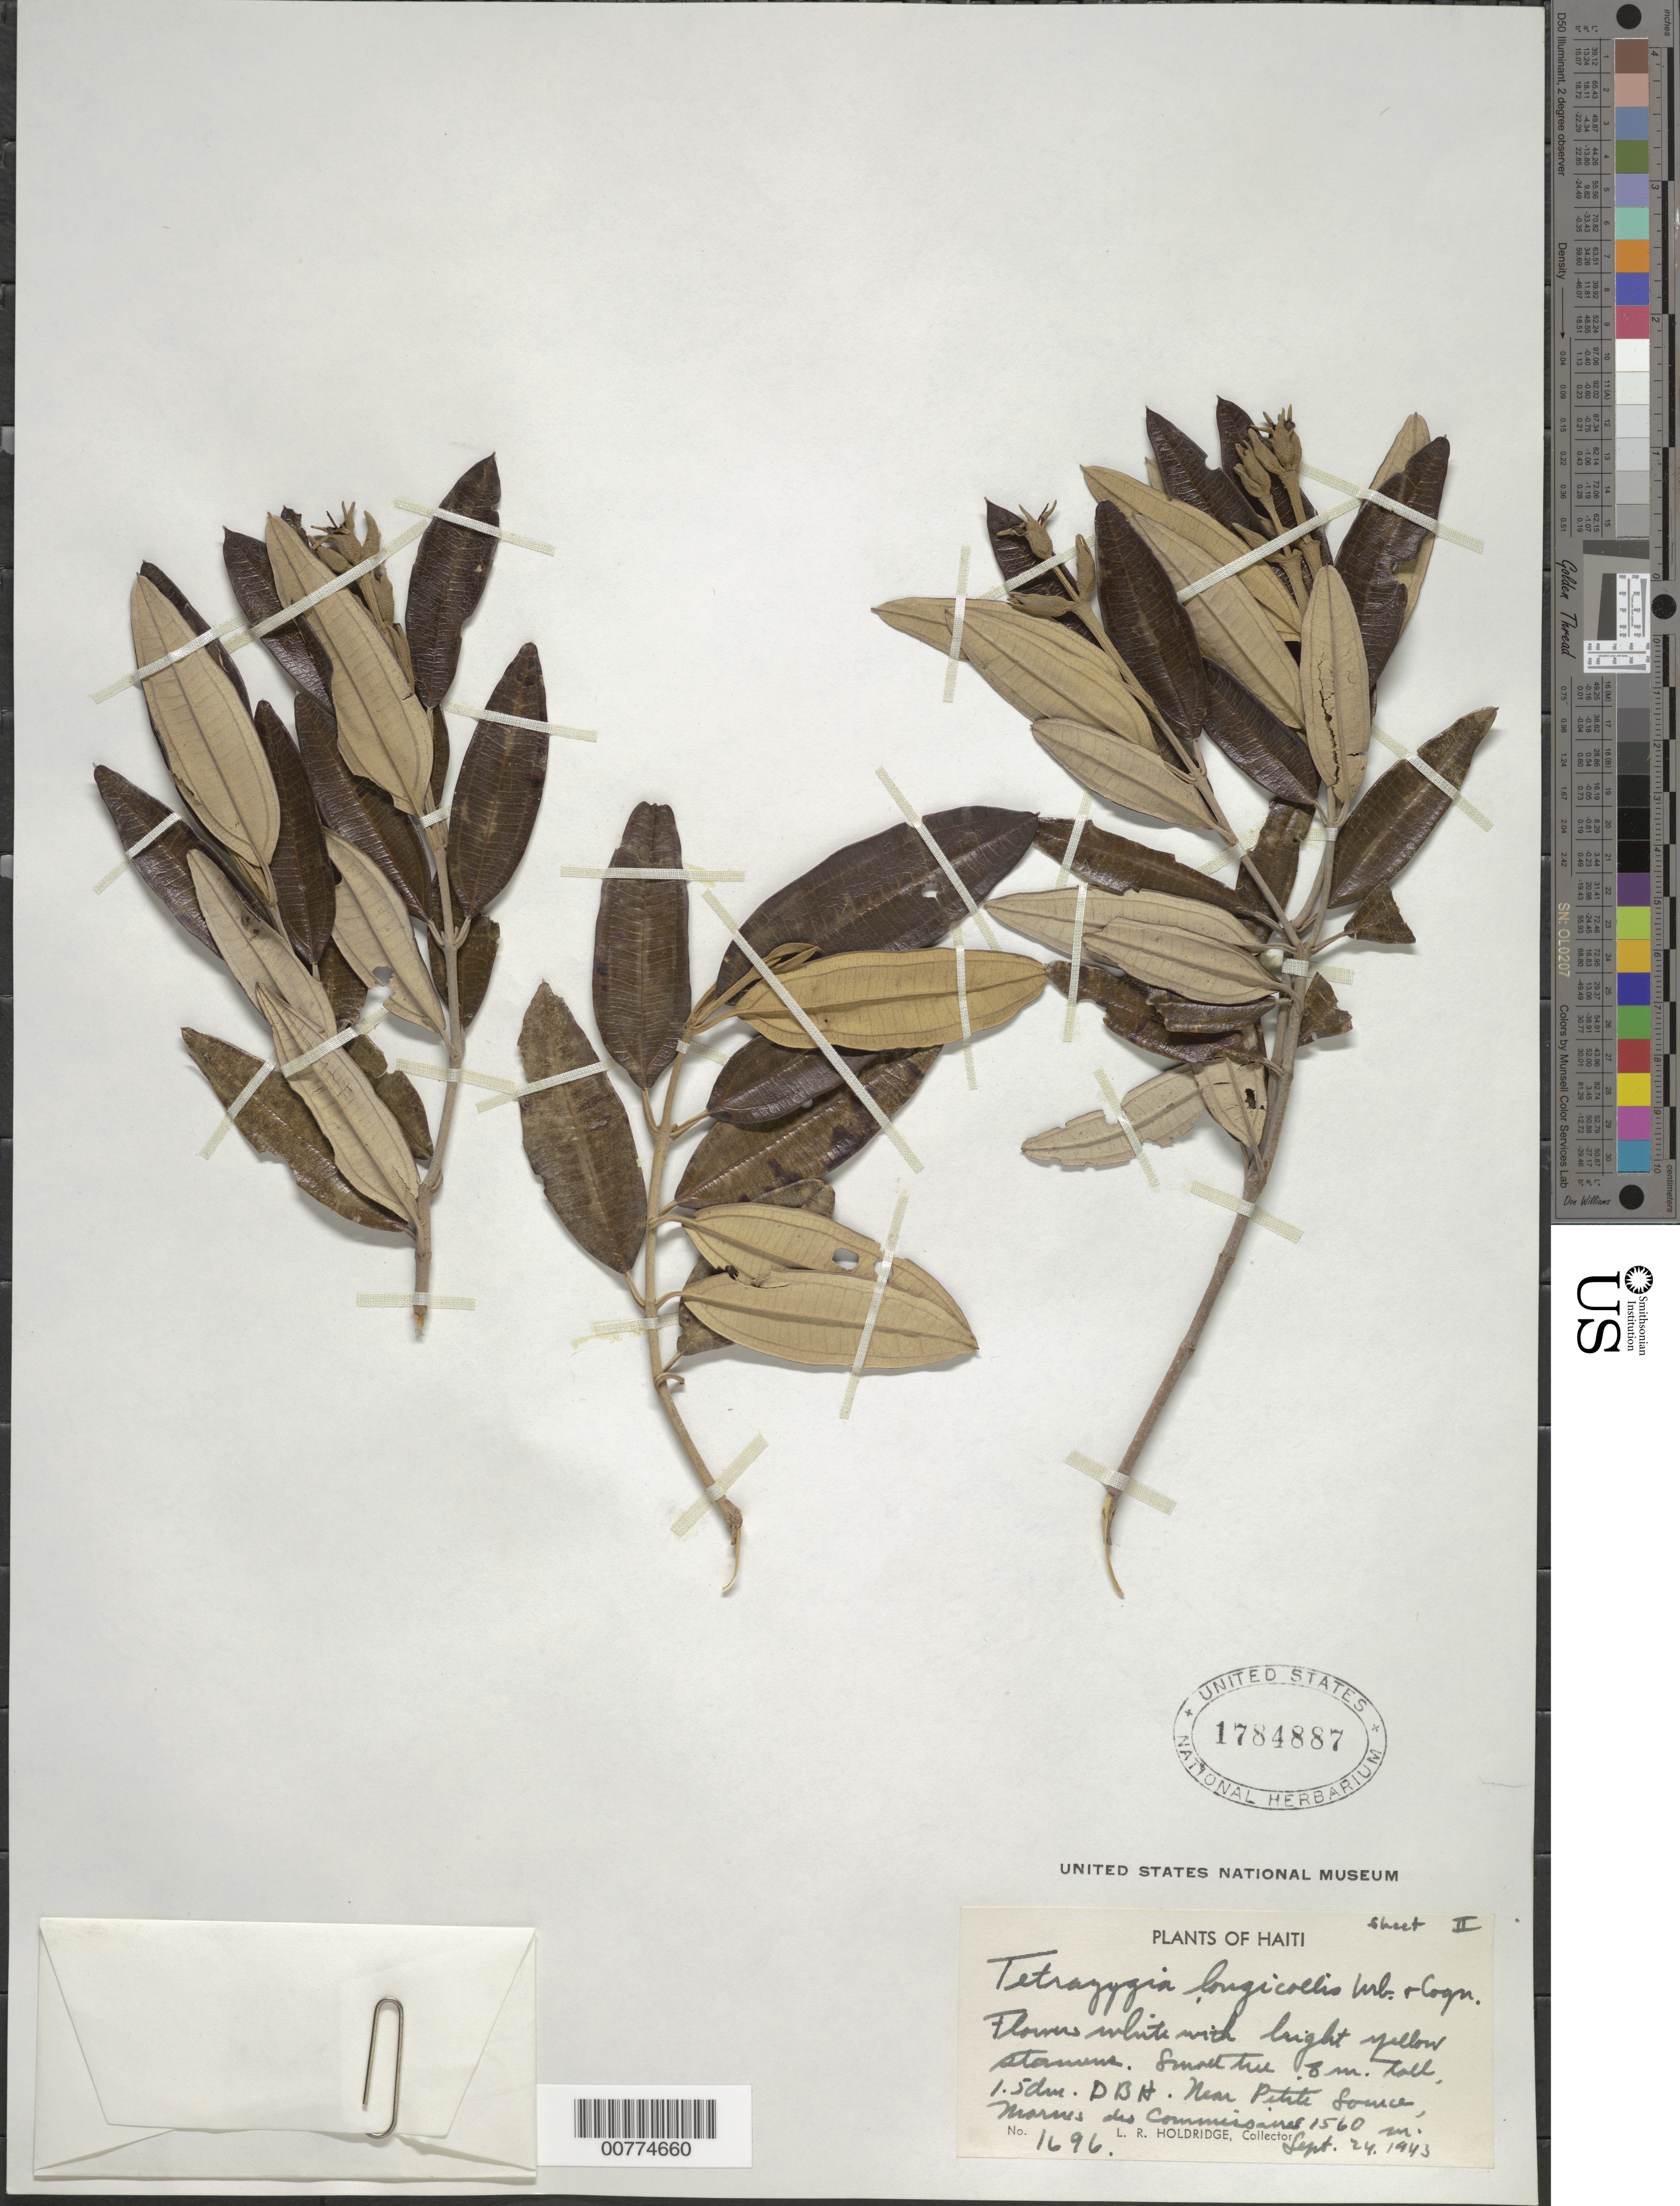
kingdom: Plantae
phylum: Tracheophyta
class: Magnoliopsida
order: Myrtales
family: Melastomataceae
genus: Miconia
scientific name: Miconia longicollis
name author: (Urb. & Cogn.) Judd & Bécquer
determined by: Judd, Walter S.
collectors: L. Holdridge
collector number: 1696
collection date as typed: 24 Sep 1943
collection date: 1943-09-24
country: Haiti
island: Hispaniola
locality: Near Petite Source, Mornes des Commissaires.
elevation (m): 1560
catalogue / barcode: US 1784887